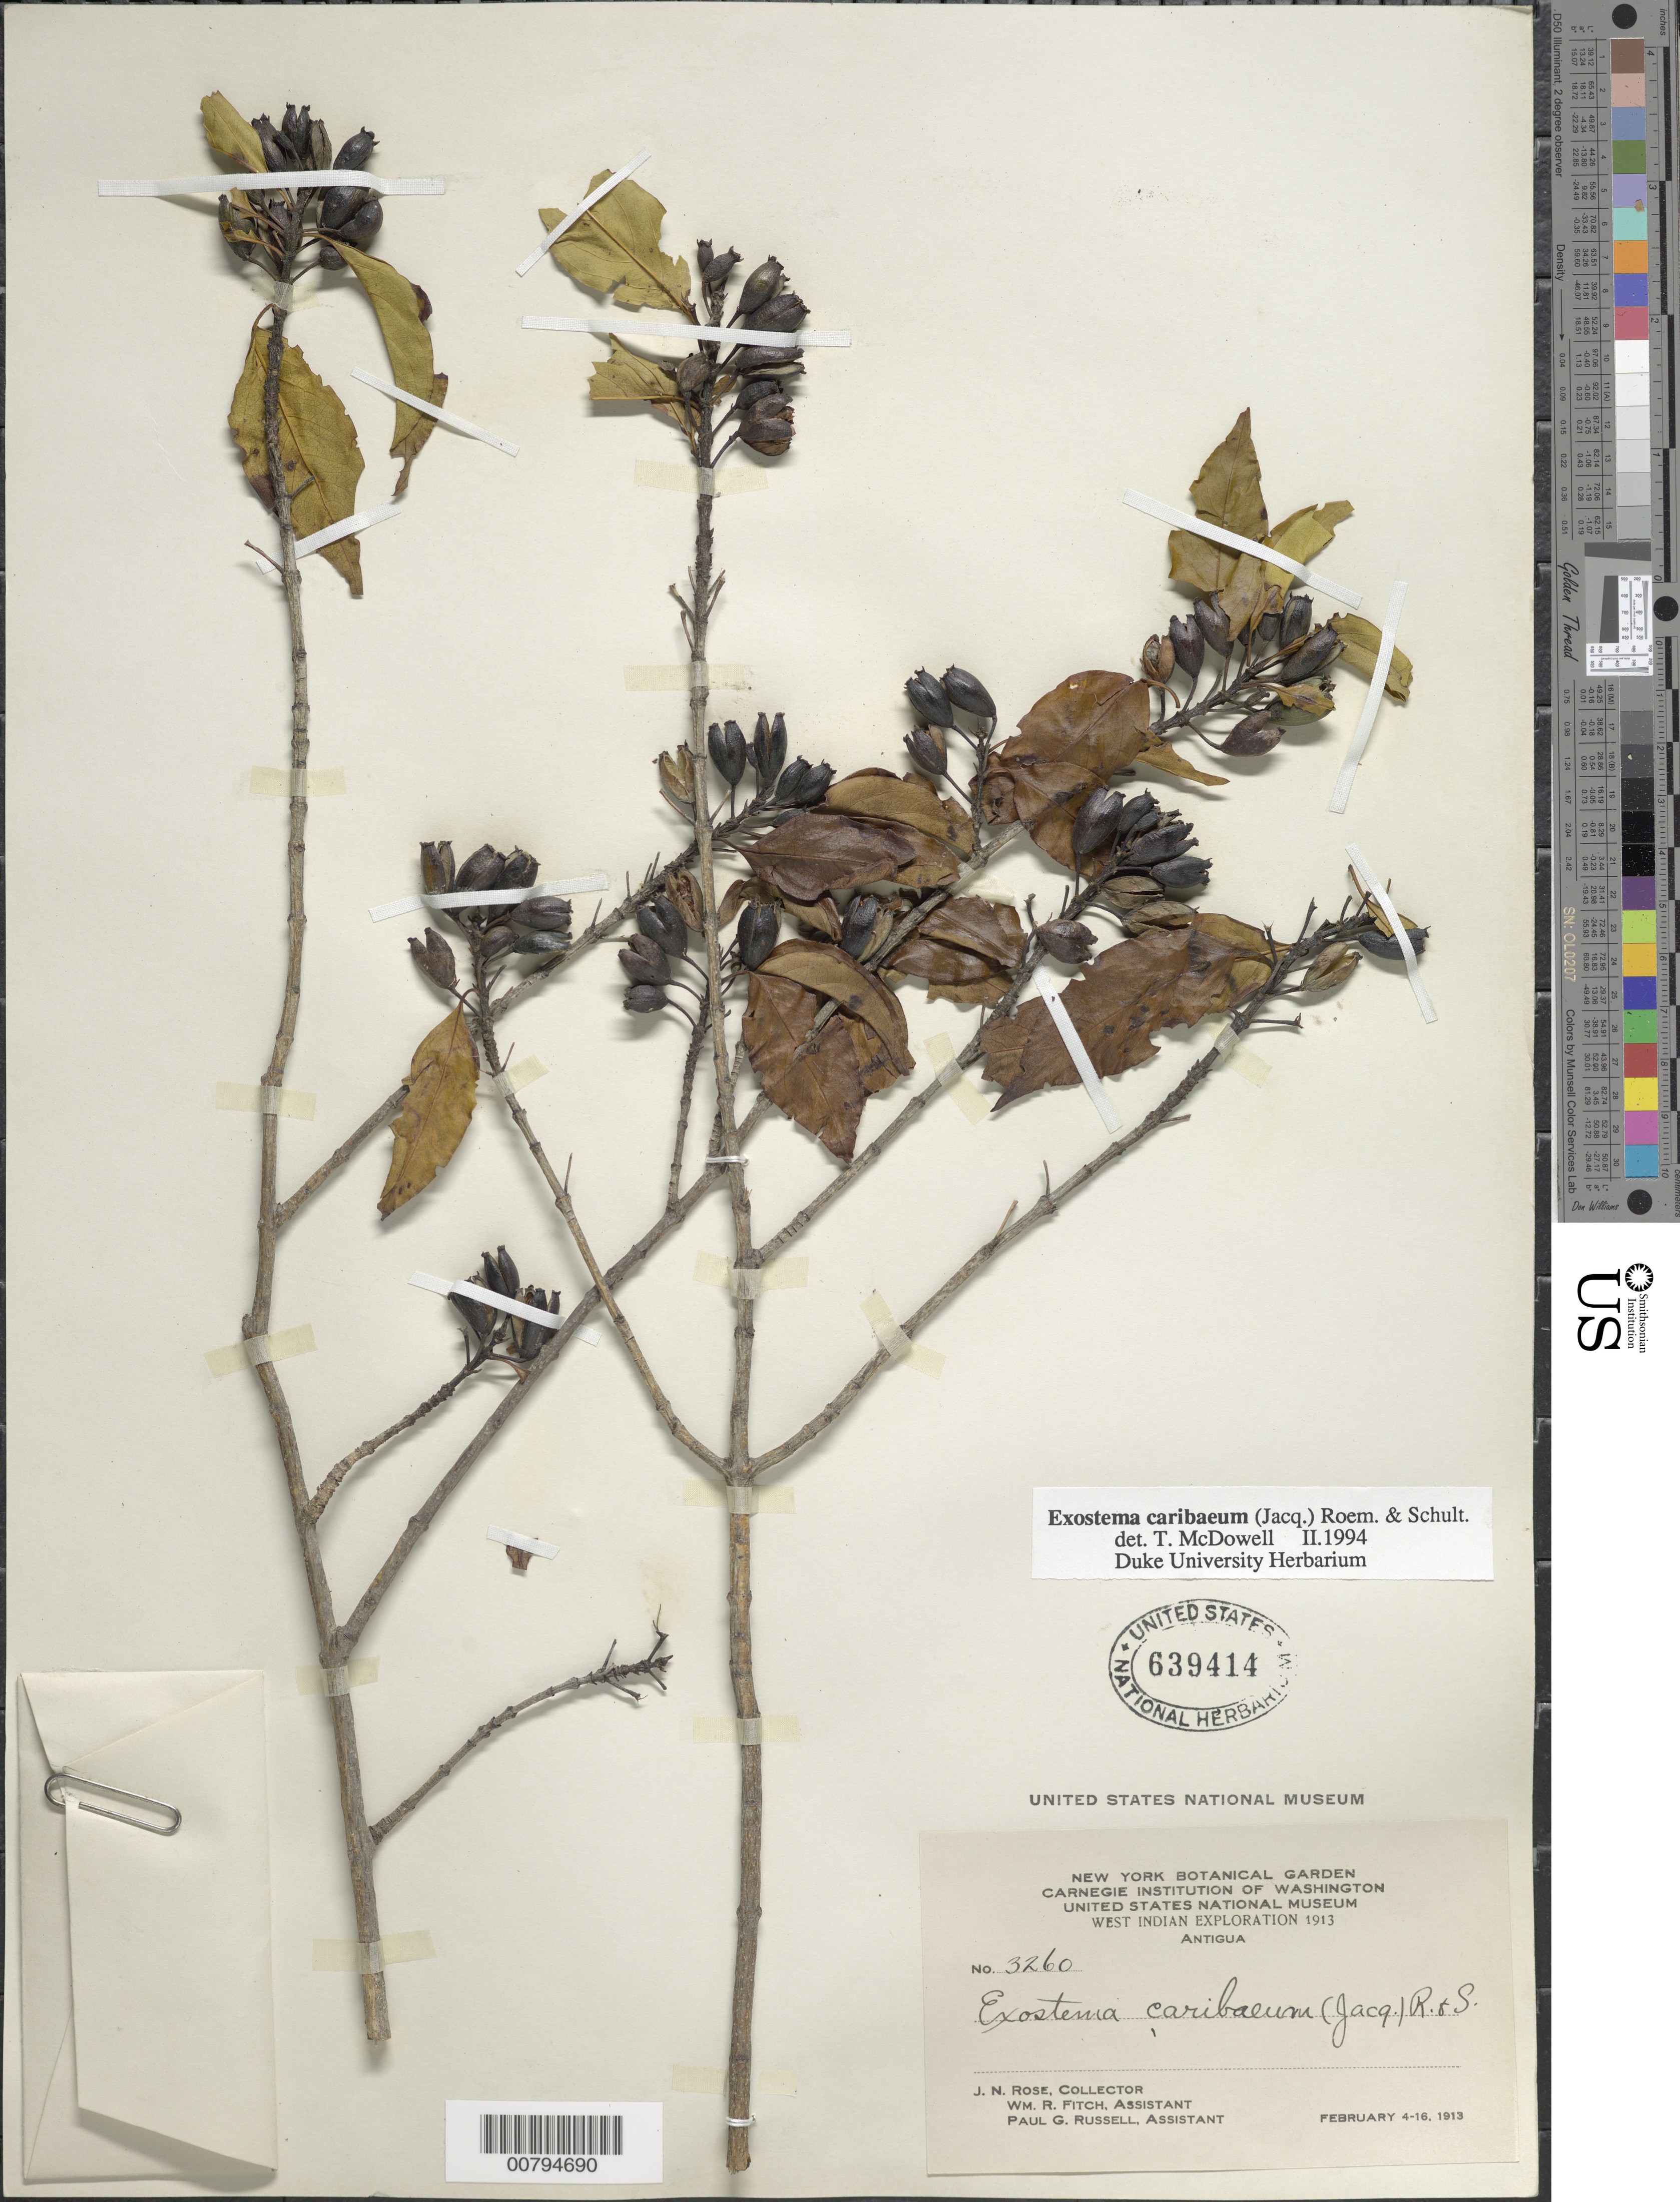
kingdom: Plantae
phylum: Tracheophyta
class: Magnoliopsida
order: Gentianales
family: Rubiaceae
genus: Exostema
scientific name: Exostema caribaeum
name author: (Jacq.) Roem. & Schult.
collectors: J. N. Rose, W. R. Fitch & P. G. Russell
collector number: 3260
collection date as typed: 04 Feb 1913 to 16 Feb 1913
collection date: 1913-02-04/1913-02-16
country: Antigua and Barbuda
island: Leeward Is.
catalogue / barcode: US 639414